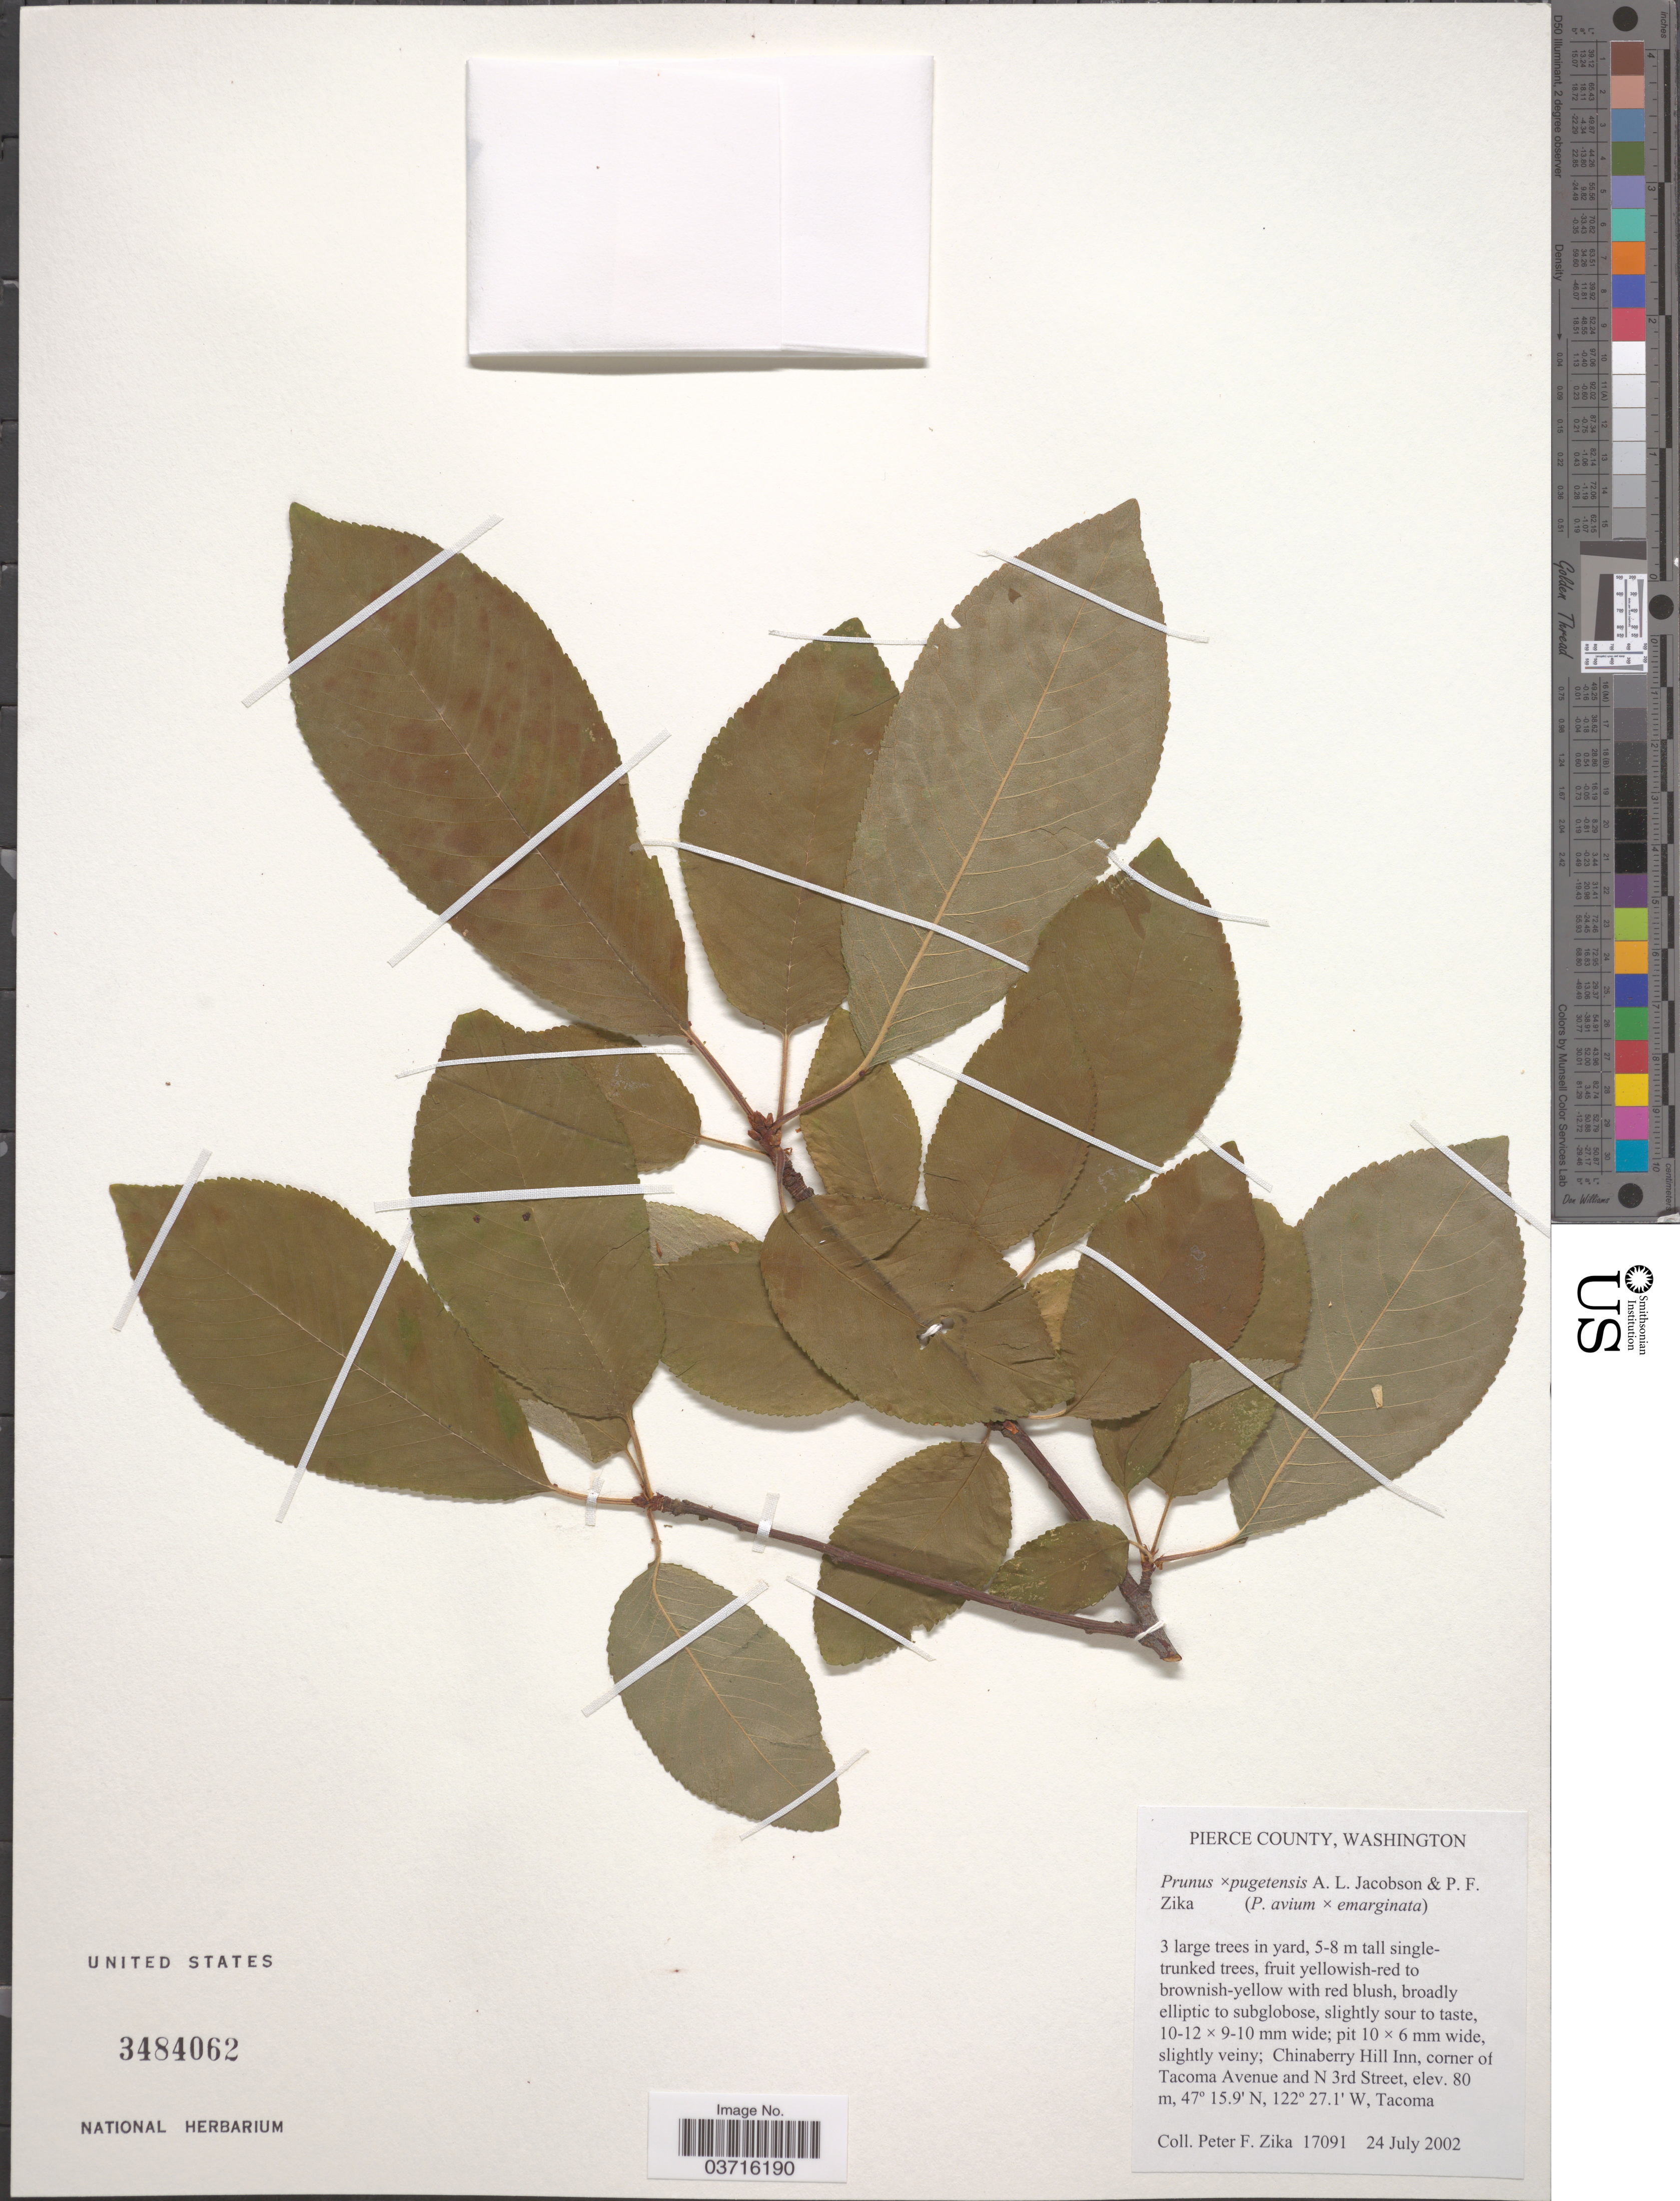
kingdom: Plantae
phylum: Tracheophyta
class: Magnoliopsida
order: Rosales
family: Rosaceae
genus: Prunus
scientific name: Prunus x pugetensis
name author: Jacobson & Zika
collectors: P. F. Zika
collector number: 17091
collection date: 2002-07-24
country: United States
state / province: Washington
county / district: Pierce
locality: Pierce County. Chinaberry Hill Inn, corner of Tacoma Avenue and N 3rd Street, Tacoma.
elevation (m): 80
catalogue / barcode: US 3484062